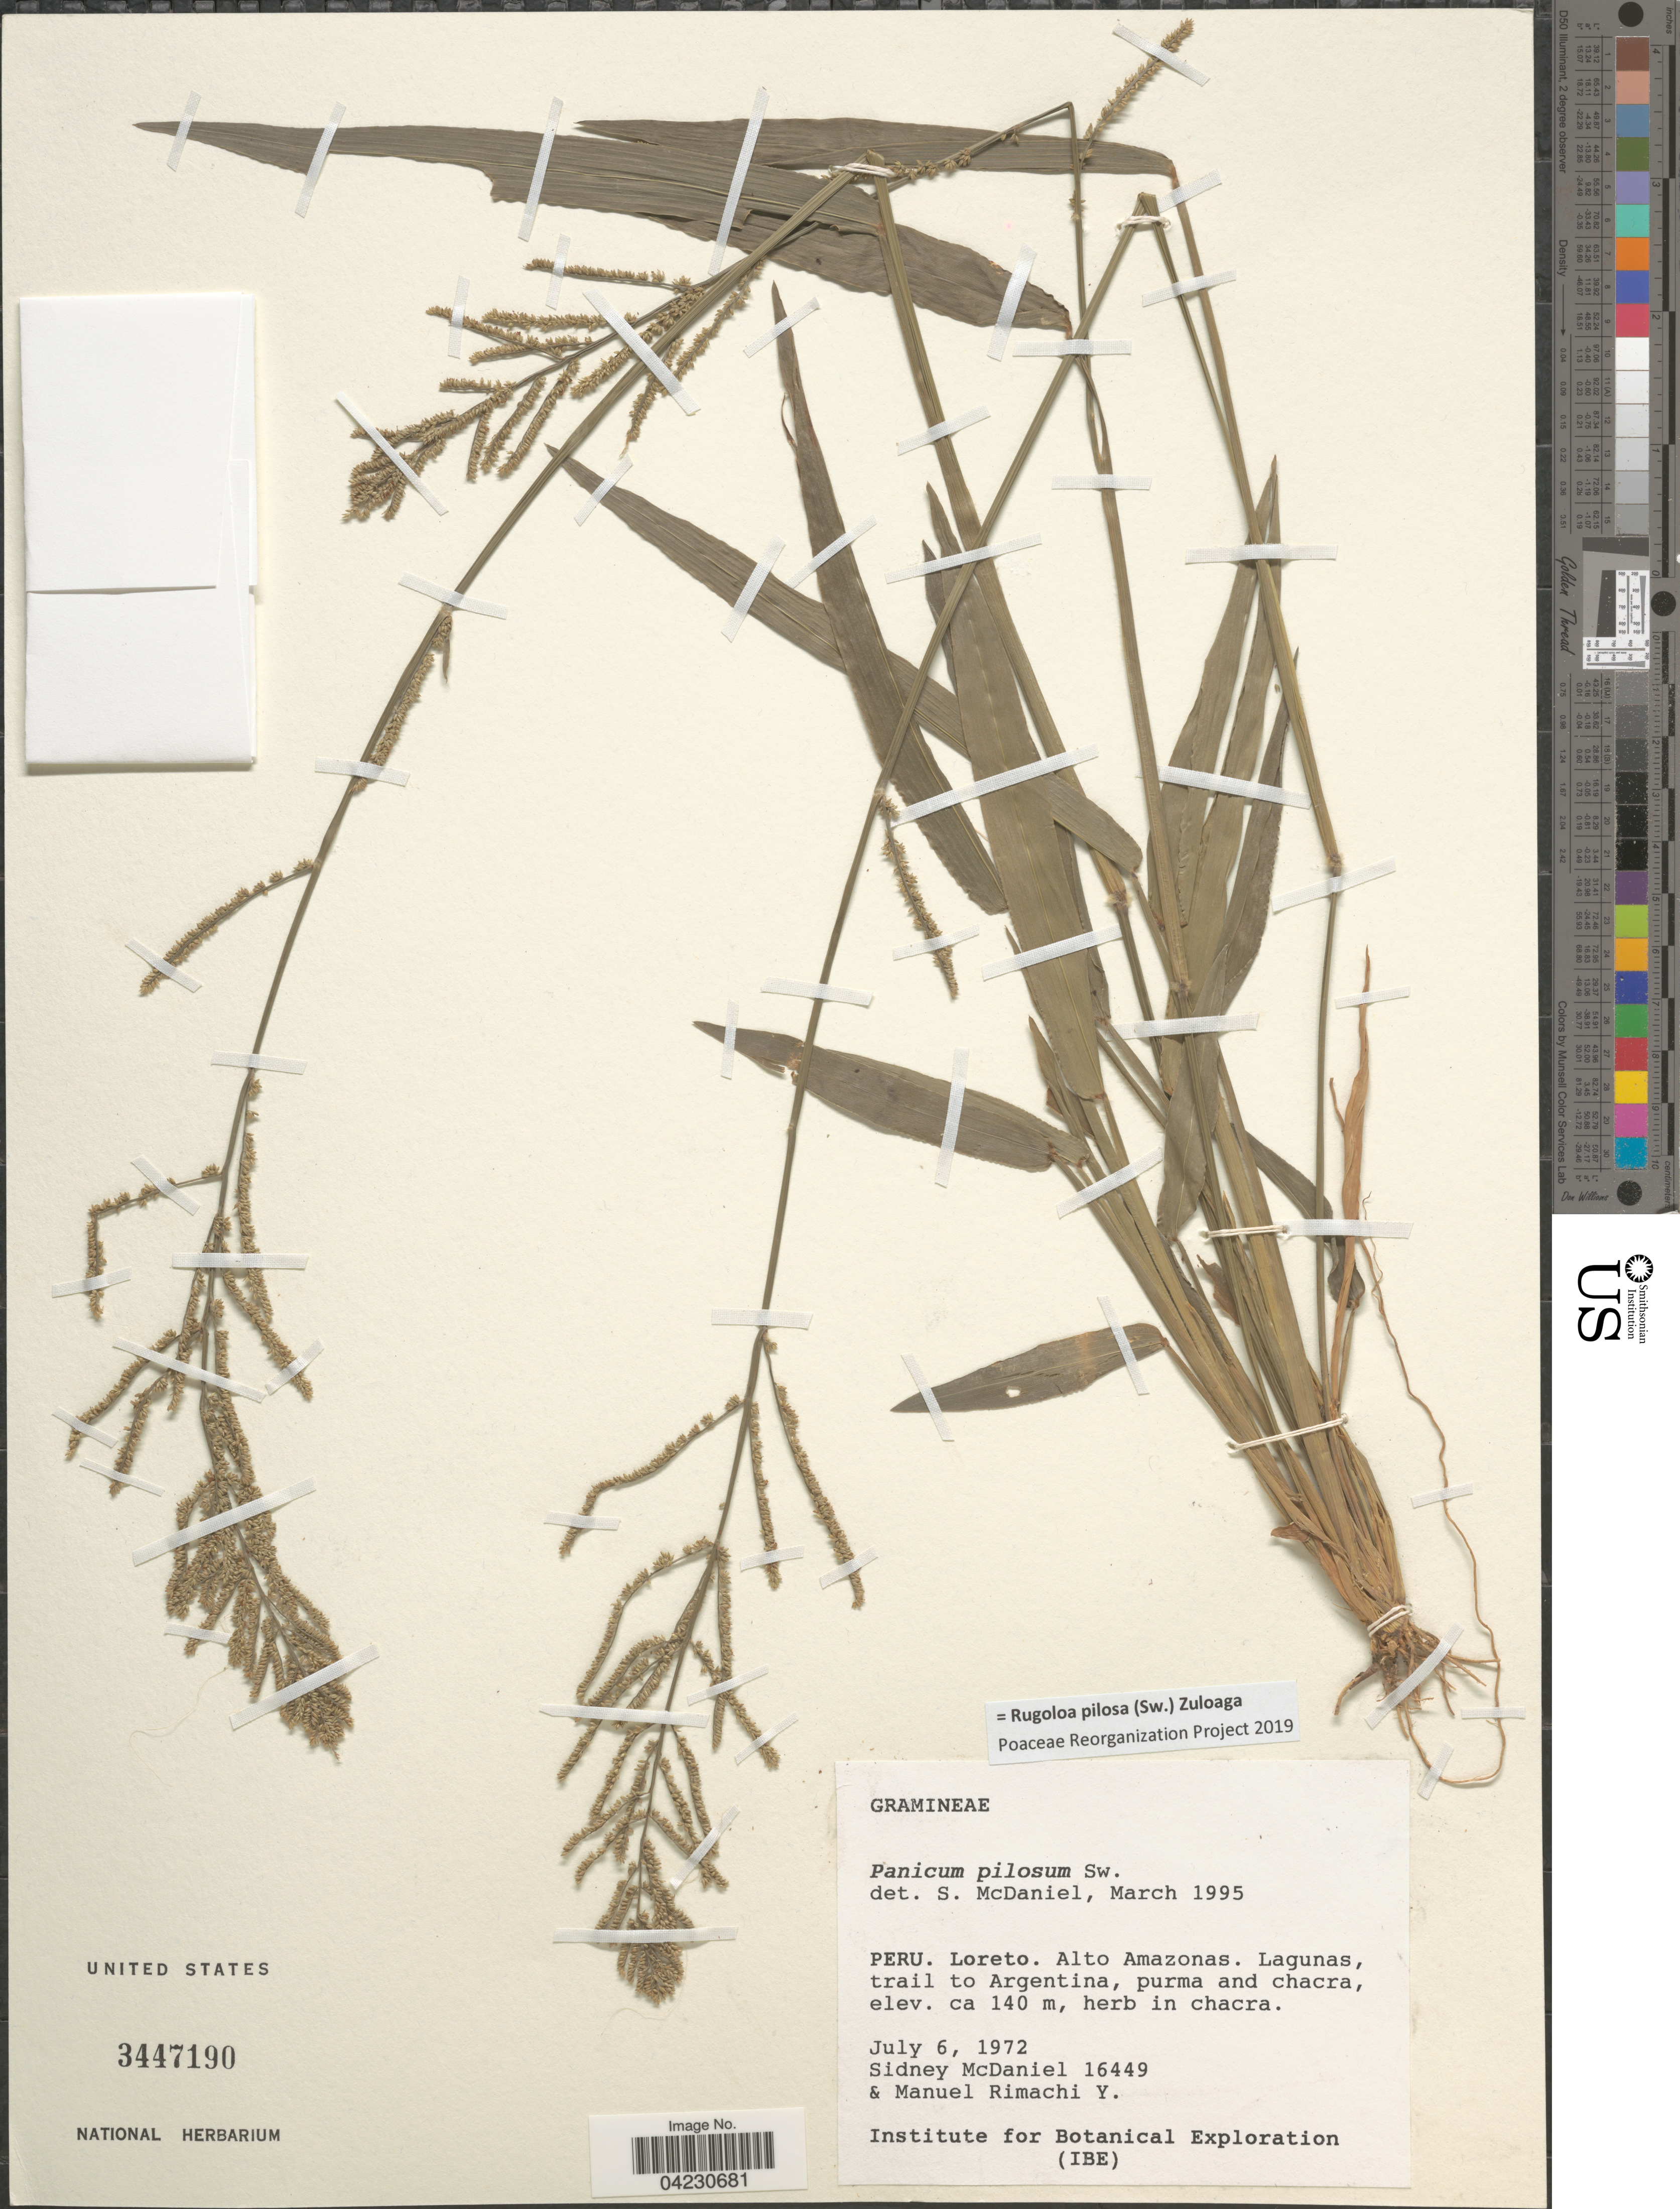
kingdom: Plantae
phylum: Tracheophyta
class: Liliopsida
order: Poales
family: Poaceae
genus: Rugoloa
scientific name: Rugoloa pilosa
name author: (Sw.) Zuloaga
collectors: S. McDaniel & M. Rimachi Y.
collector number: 16449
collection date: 1972-07-06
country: Peru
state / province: Loreto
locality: Alto Amazonas. Lagunas, trail to Argentina, purma and chacra. Institute for Botanical Exploration (IBE).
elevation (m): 140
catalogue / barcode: US 3447190